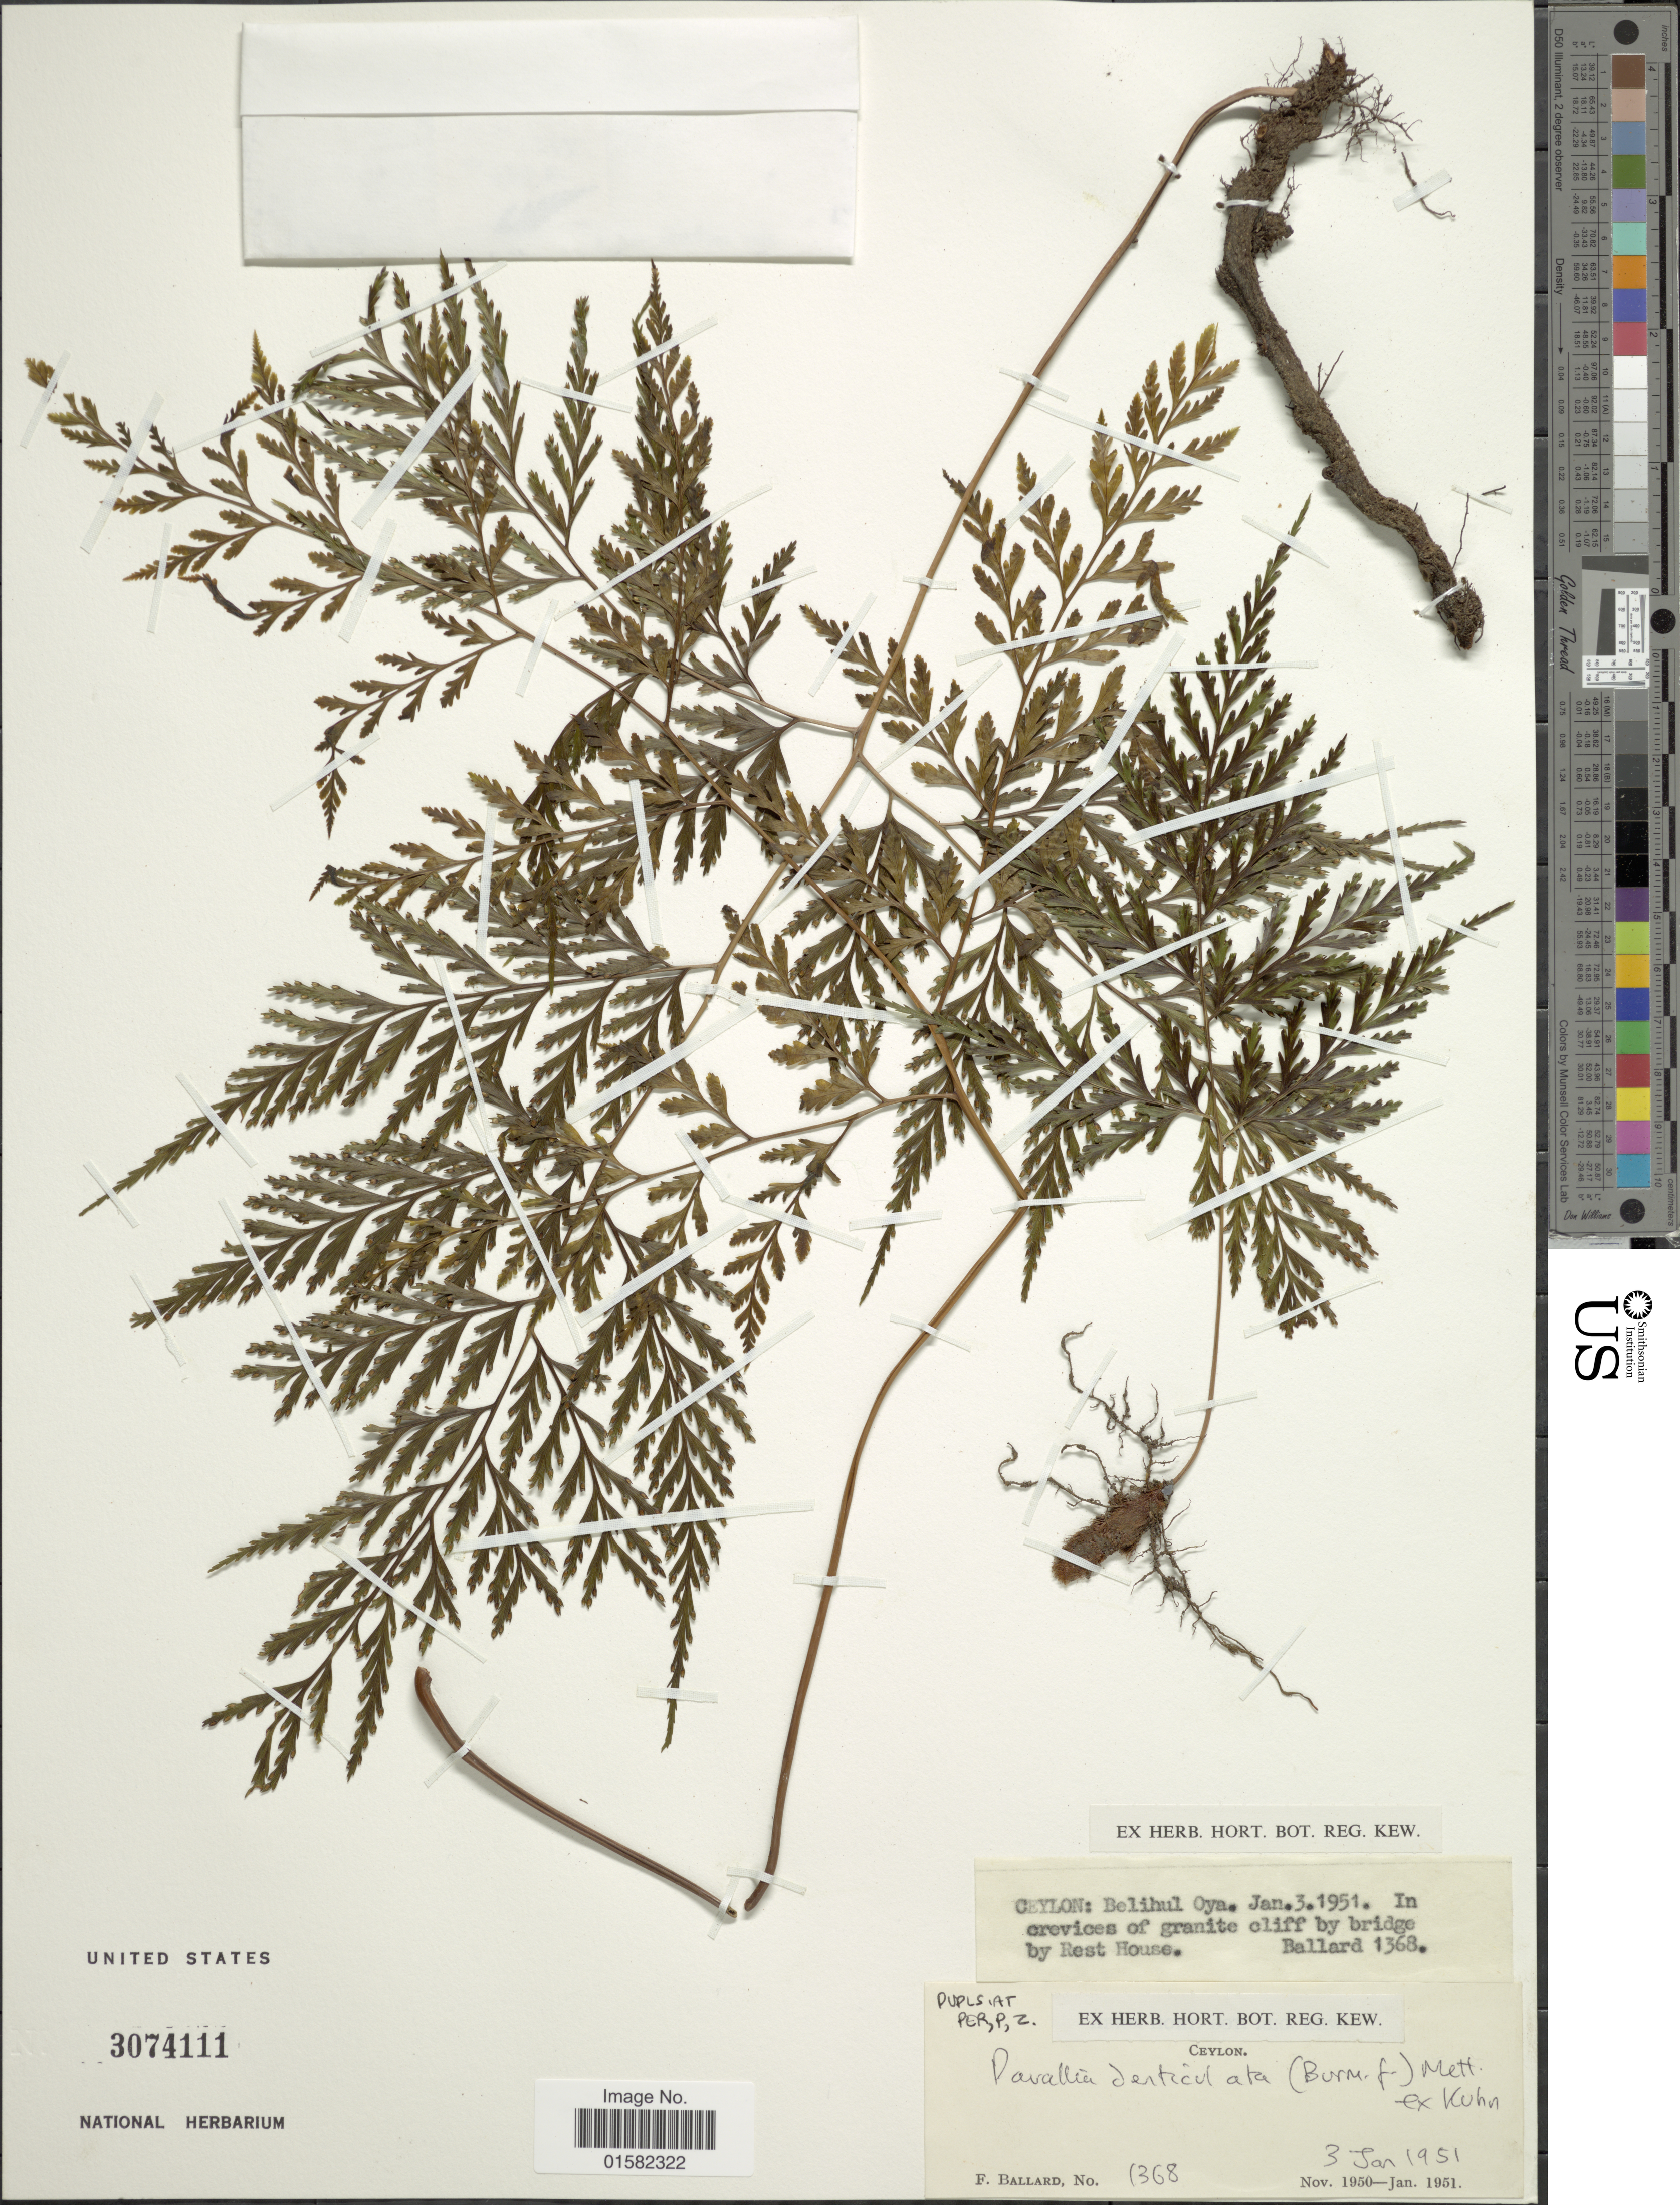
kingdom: Plantae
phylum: Tracheophyta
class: Polypodiopsida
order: Polypodiales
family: Davalliaceae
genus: Wibelia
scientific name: Wibelia denticulata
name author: (Burm. f.) M. Kato & Tsutsumi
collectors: F. Ballard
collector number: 1368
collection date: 1951-01-03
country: Sri Lanka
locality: Ceylon: Belihul Oya. In crevices of granite cliff by bridge by Rest House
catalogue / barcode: US 3074111